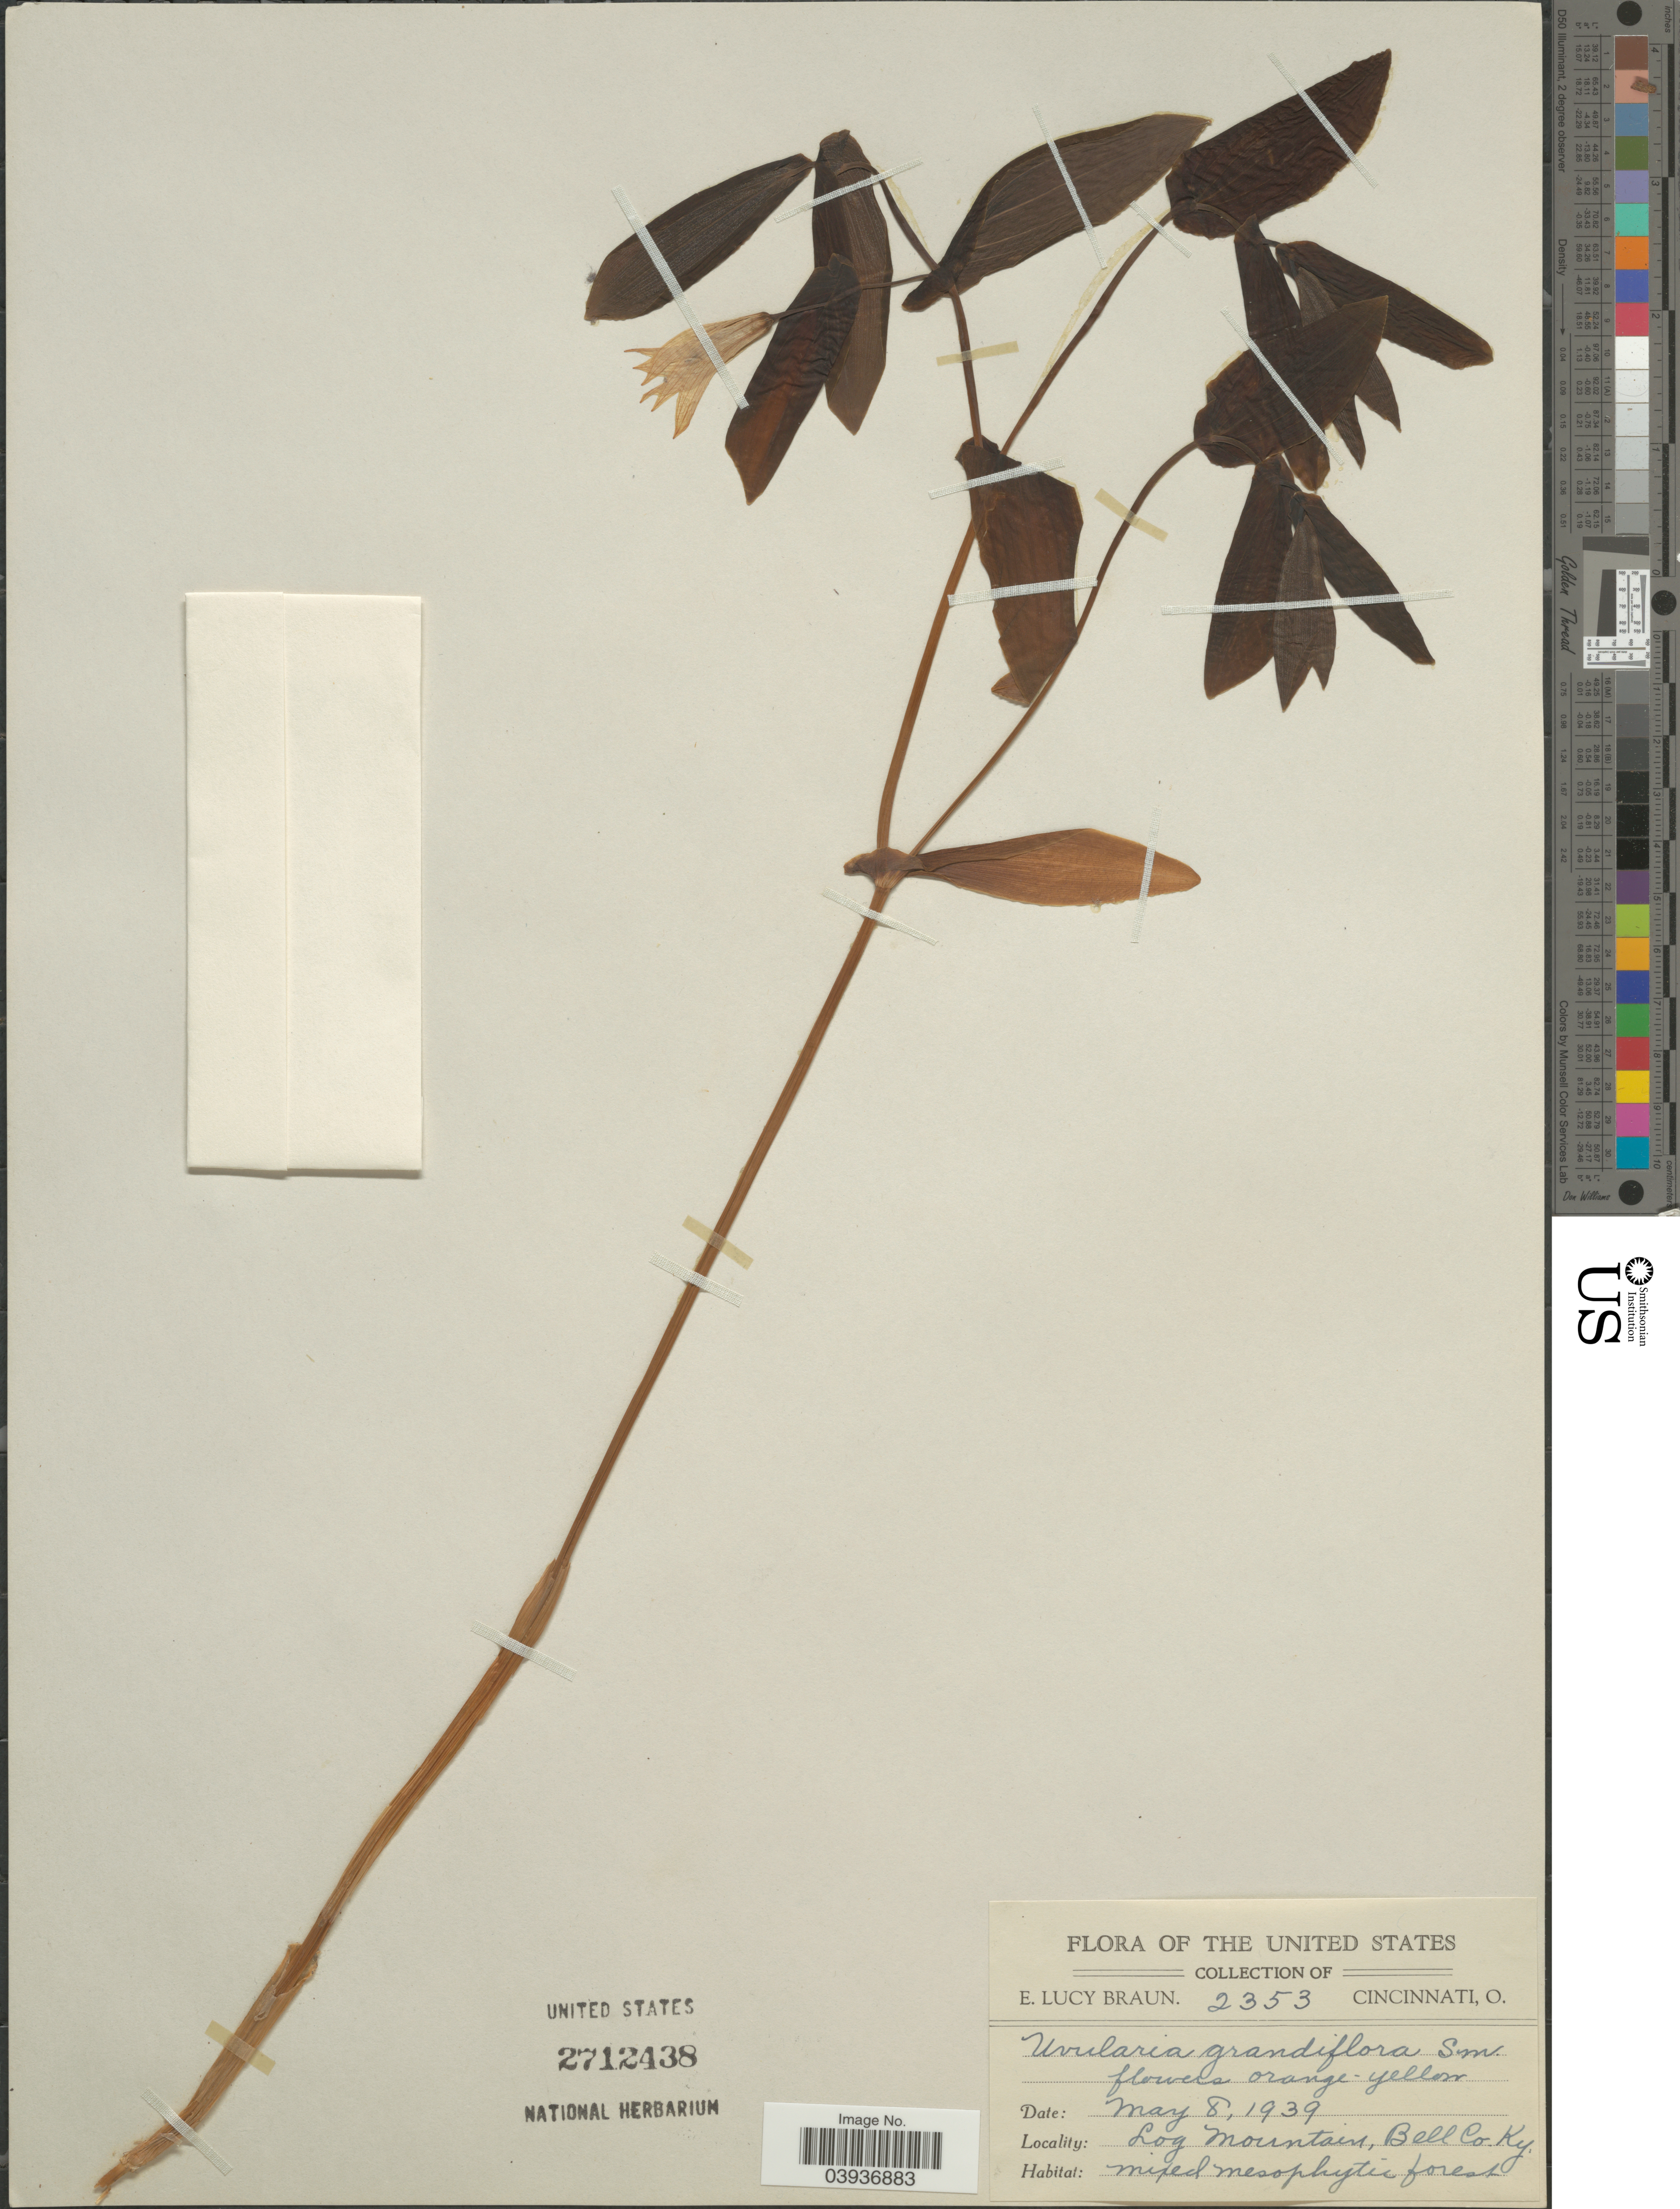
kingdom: Plantae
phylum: Tracheophyta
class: Liliopsida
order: Liliales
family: Colchicaceae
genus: Uvularia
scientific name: Uvularia grandiflora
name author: Sm.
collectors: E. L. Braun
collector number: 2353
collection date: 1939-05-08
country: United States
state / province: Kentucky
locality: Log Mountains, Bell Co.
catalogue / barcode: US 2712438